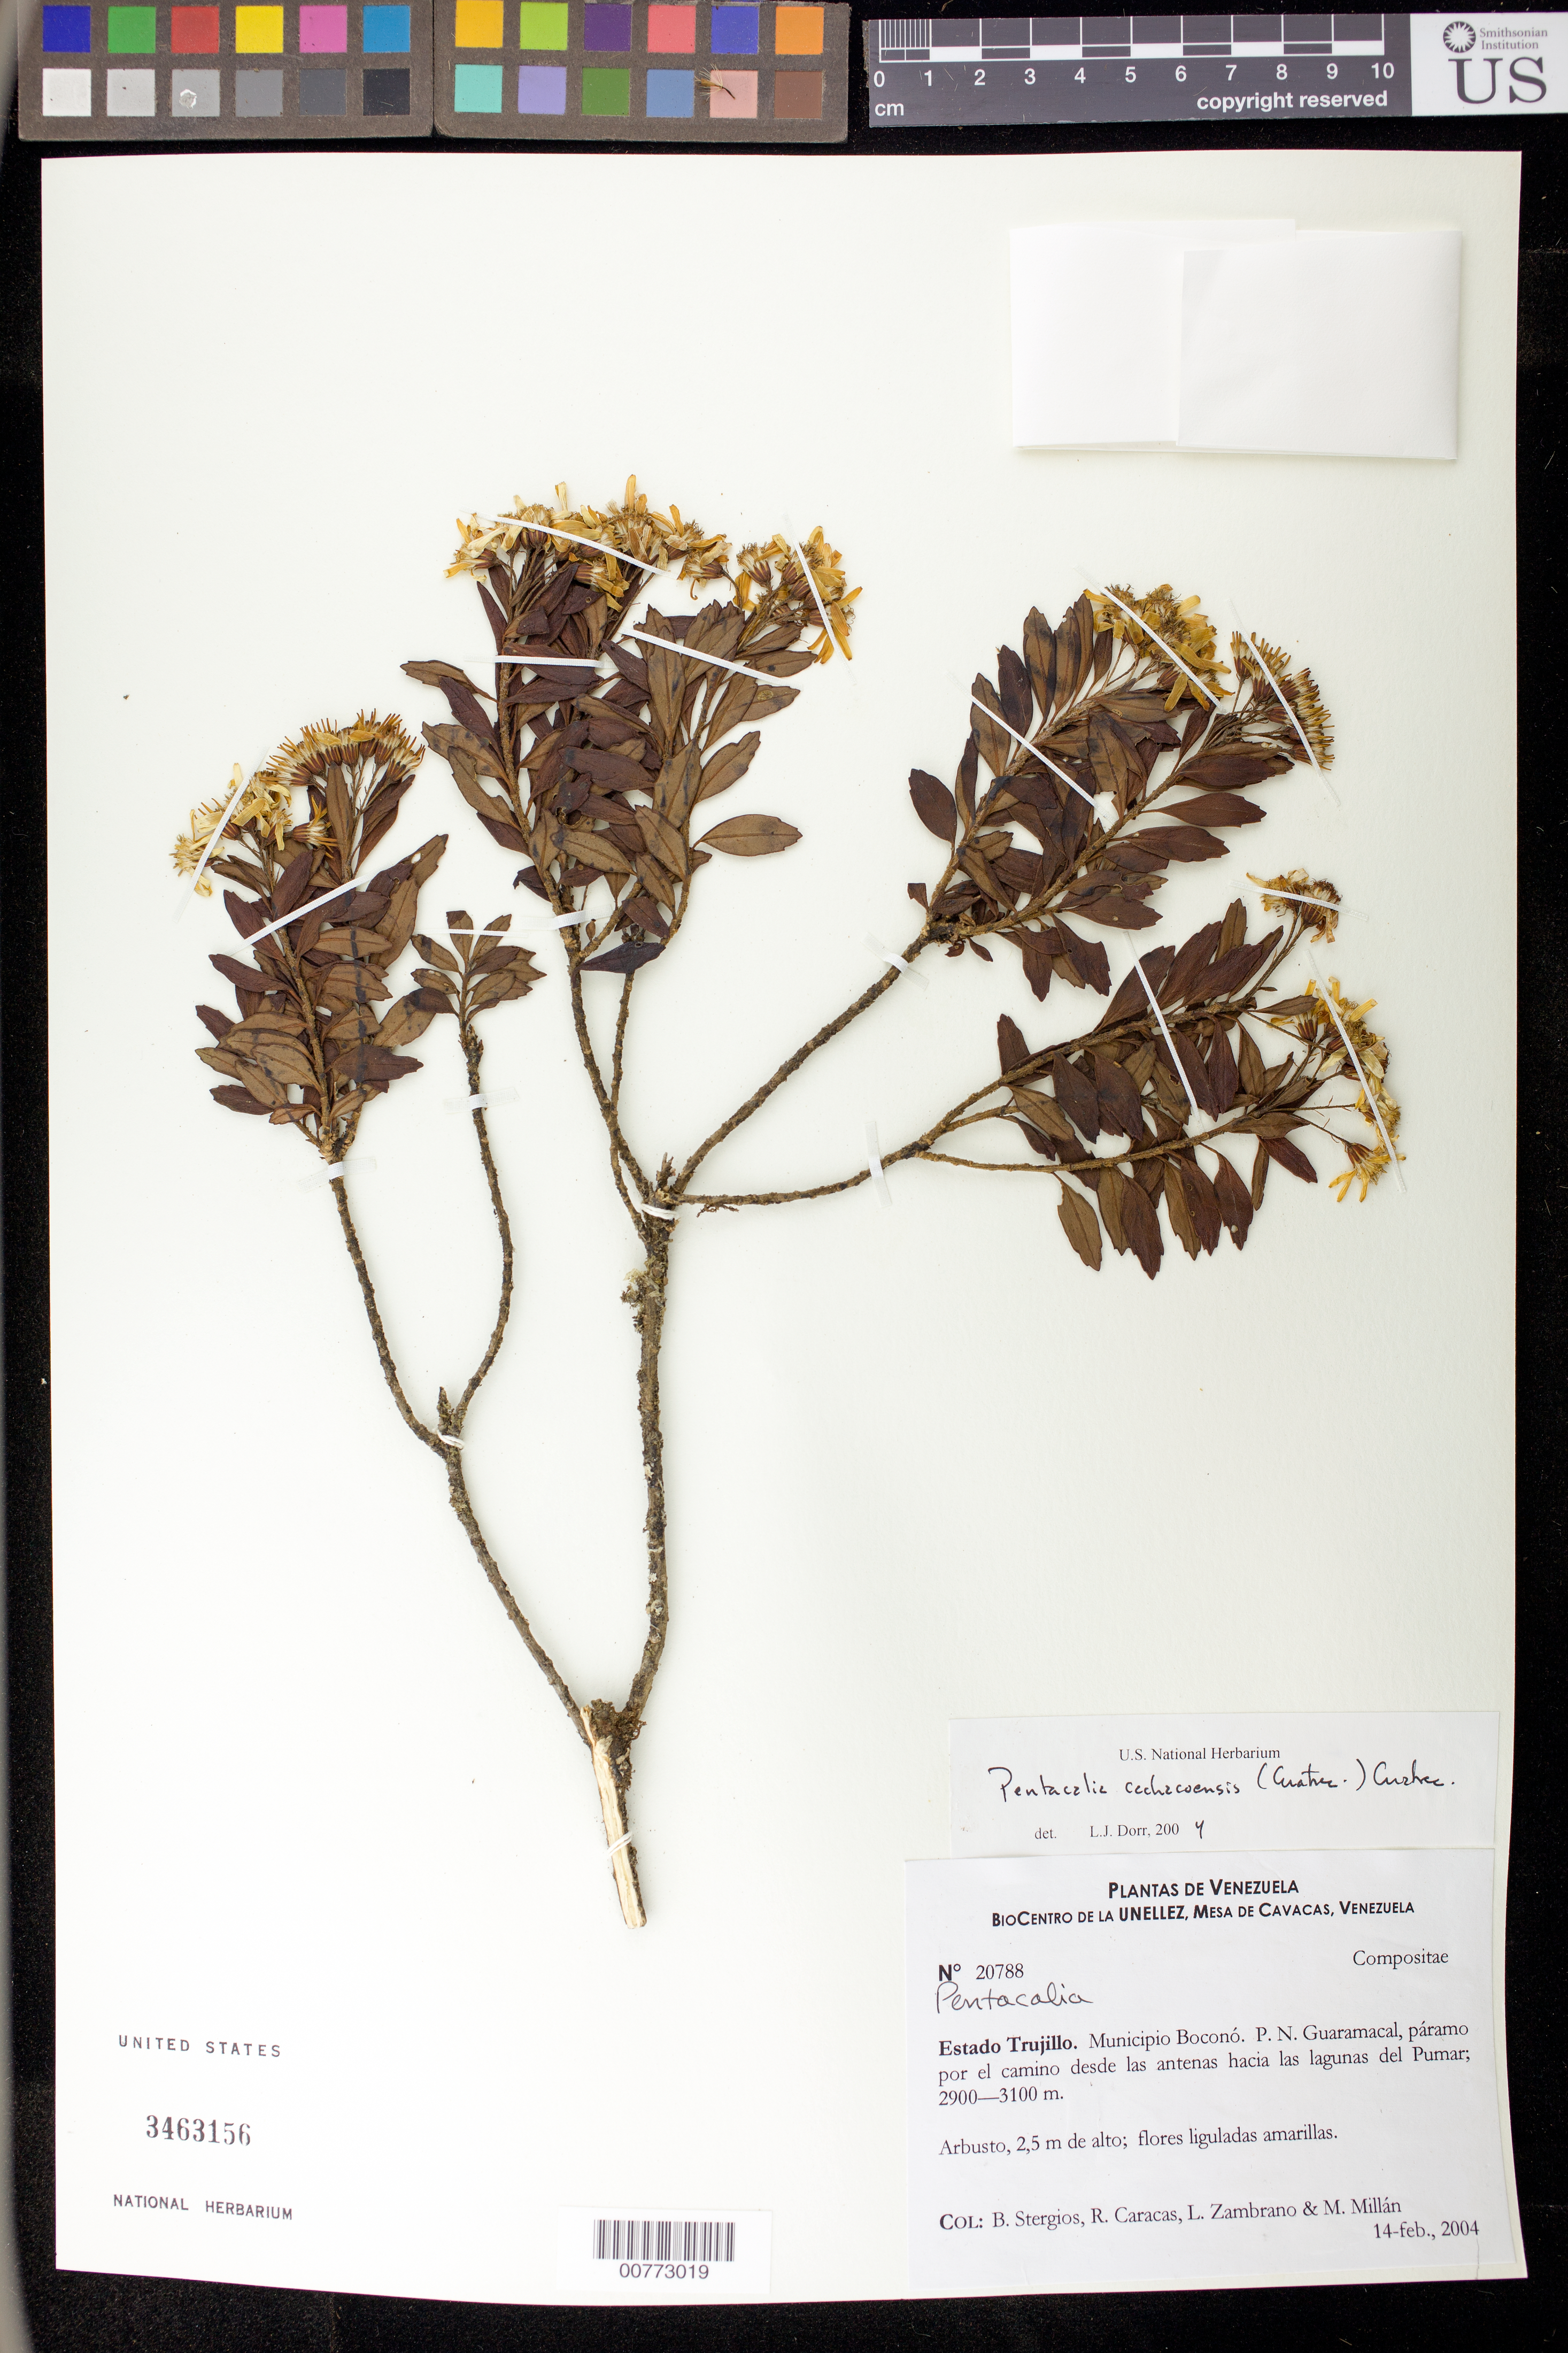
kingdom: Plantae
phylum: Tracheophyta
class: Magnoliopsida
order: Asterales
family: Asteraceae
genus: Pentacalia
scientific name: Pentacalia cachacoensis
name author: (Cuatrec.) Cuatrec.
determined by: Dorr, L. J., (BOT), Smithsonian Institution - National Museum of Natural History (UNITED STATES)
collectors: B. G. Stergios, R. Caracas, L. Zambrano & M. Millán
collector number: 20788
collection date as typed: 14 Feb 2004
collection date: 2004-02-14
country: Venezuela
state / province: Trujillo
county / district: Boconó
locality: Parque Nacional Guaramacal, páramo por el camino desde las antenas hacia las lagunas del Pumar.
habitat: Páramo.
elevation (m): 2900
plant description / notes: PORT, US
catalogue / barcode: US 3463156